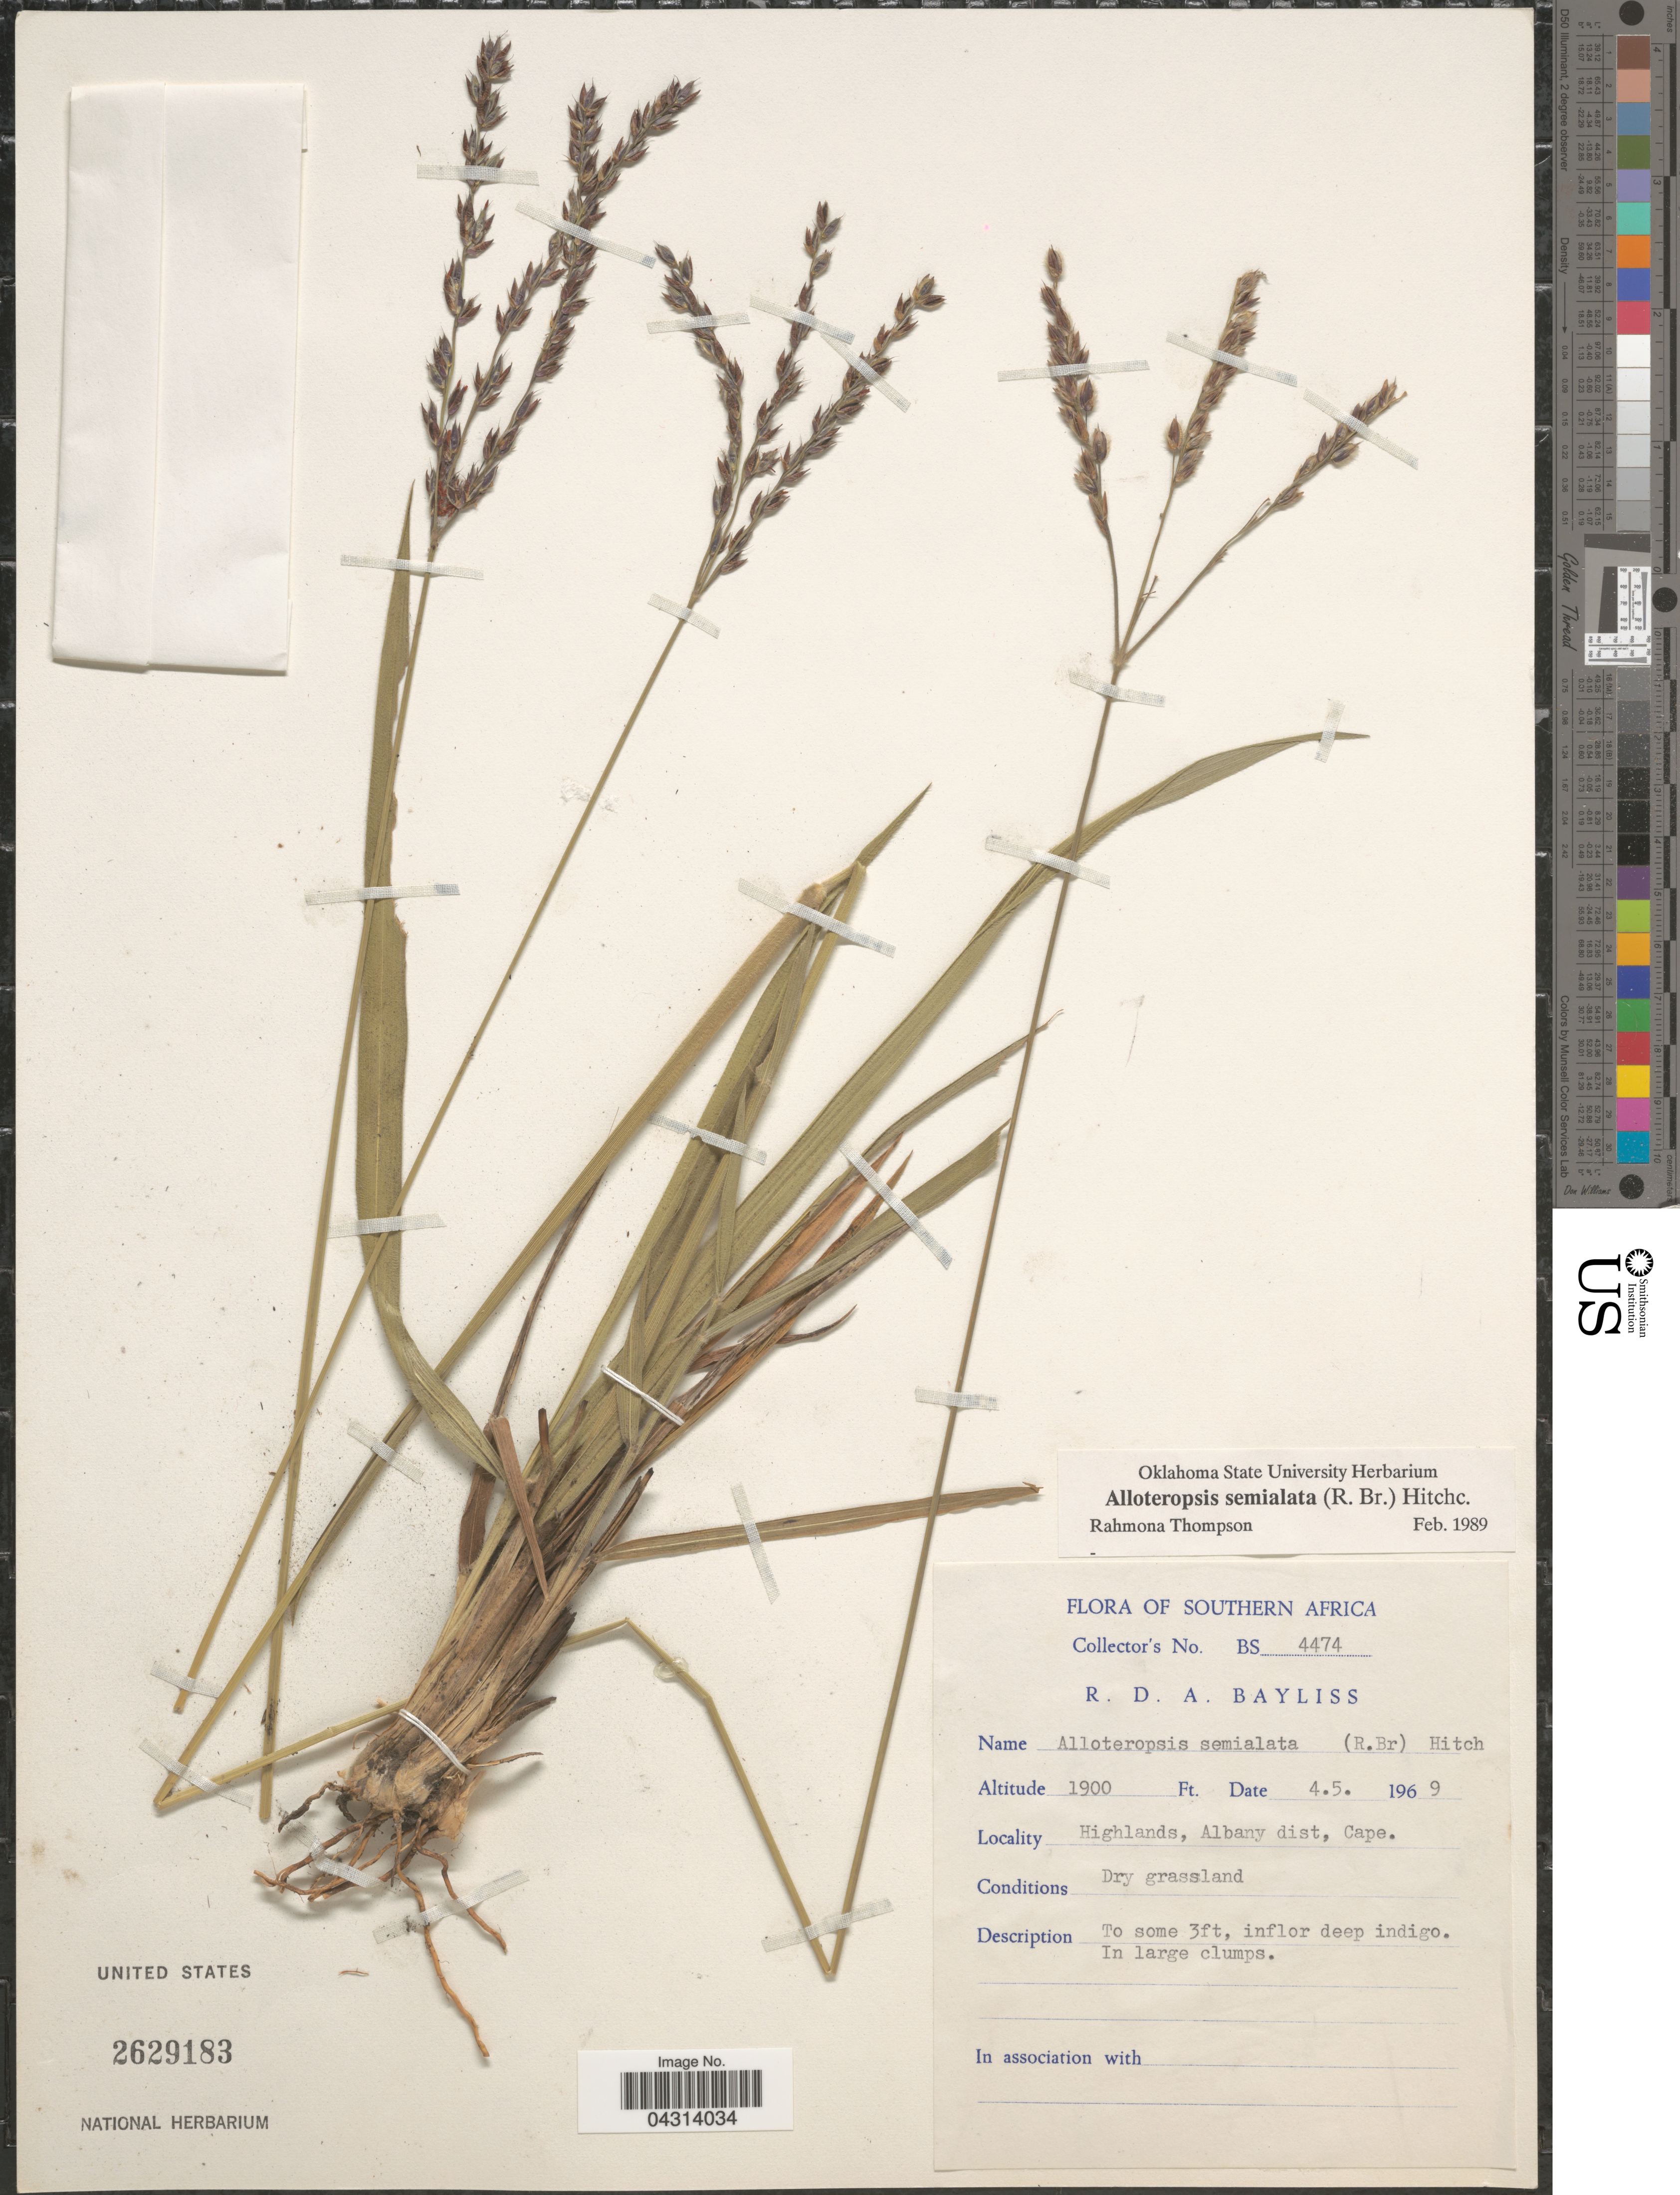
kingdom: Plantae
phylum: Tracheophyta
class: Liliopsida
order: Poales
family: Poaceae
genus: Alloteropsis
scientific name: Alloteropsis semialata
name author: (R. Br.) Hitchc.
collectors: R. Bayliss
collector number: BS4474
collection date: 1969-05-04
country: South Africa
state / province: Eastern Cape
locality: Highlands, Albany dist., Cape.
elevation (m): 579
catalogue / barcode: US 2629183